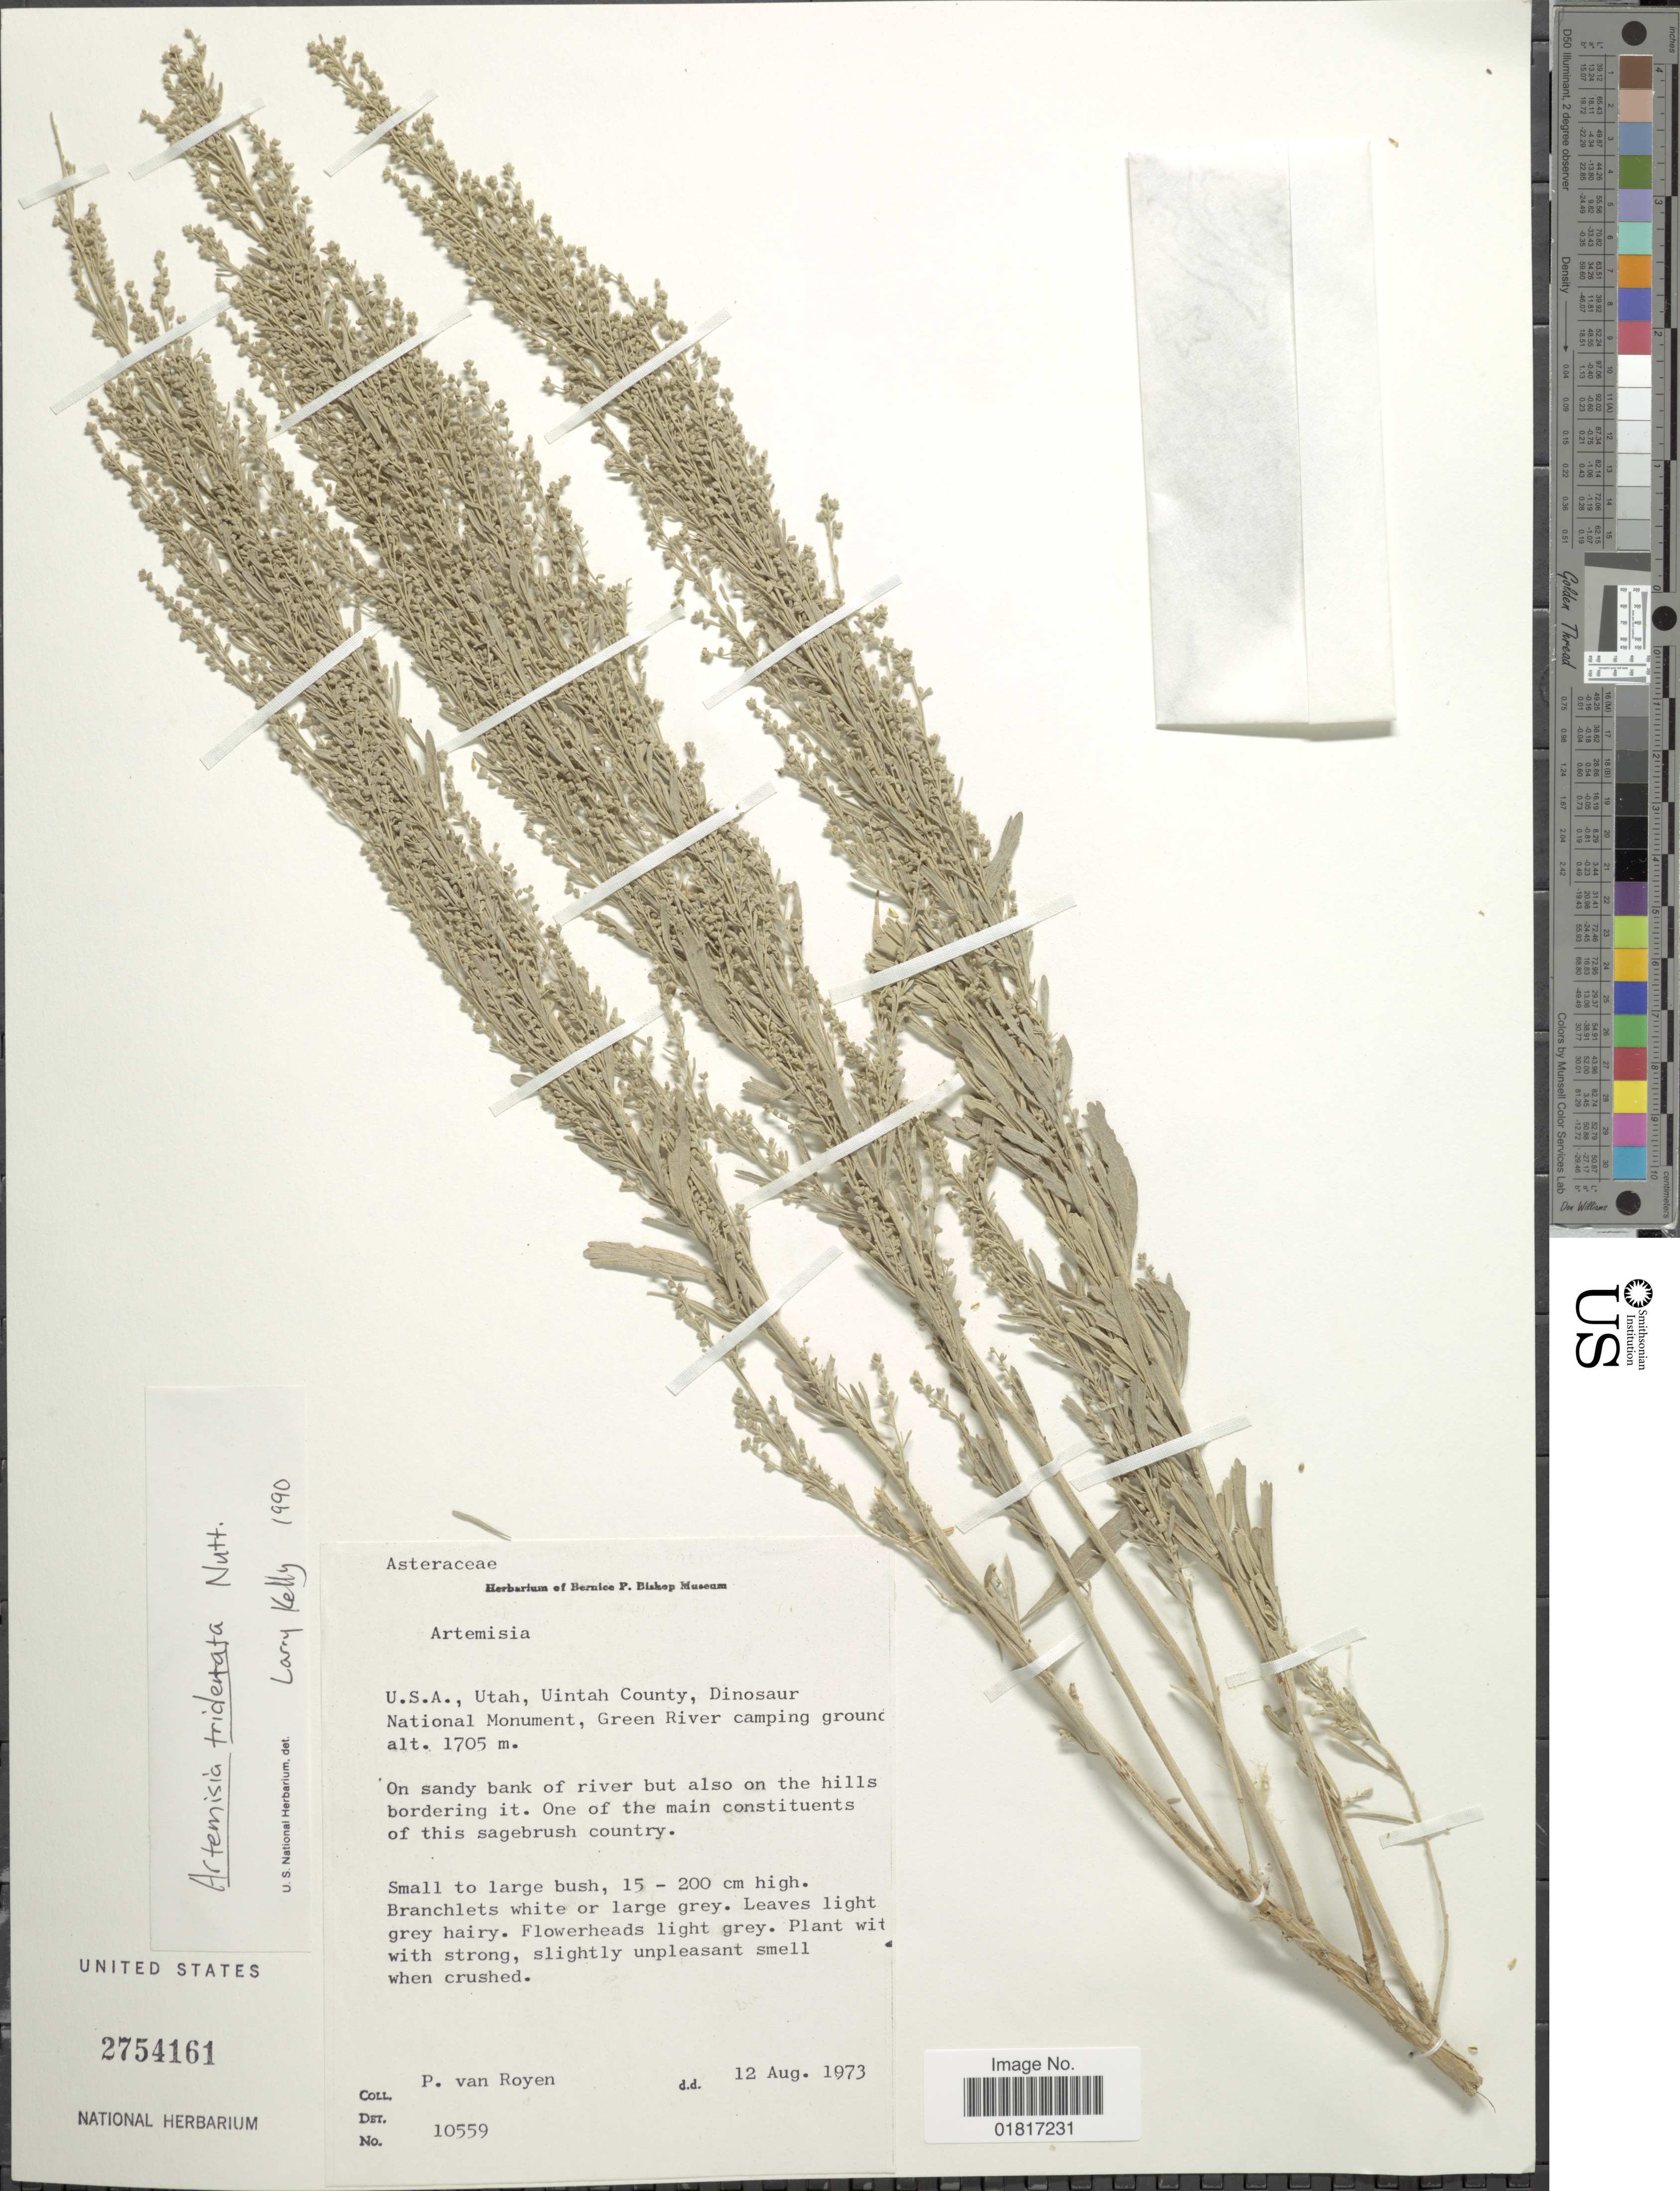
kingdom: Plantae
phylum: Tracheophyta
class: Magnoliopsida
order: Asterales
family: Asteraceae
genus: Artemisia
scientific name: Artemisia tridentata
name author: Nutt.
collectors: P. van Royen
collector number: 10559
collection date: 1973-08-12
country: United States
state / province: Utah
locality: Uintah County, Dinosaur National Monument, Green River camping ground, On sandy bank of river but also on the hills bordering it. One of the main constituents of this sagebrush country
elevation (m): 1705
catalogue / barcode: US 2754161